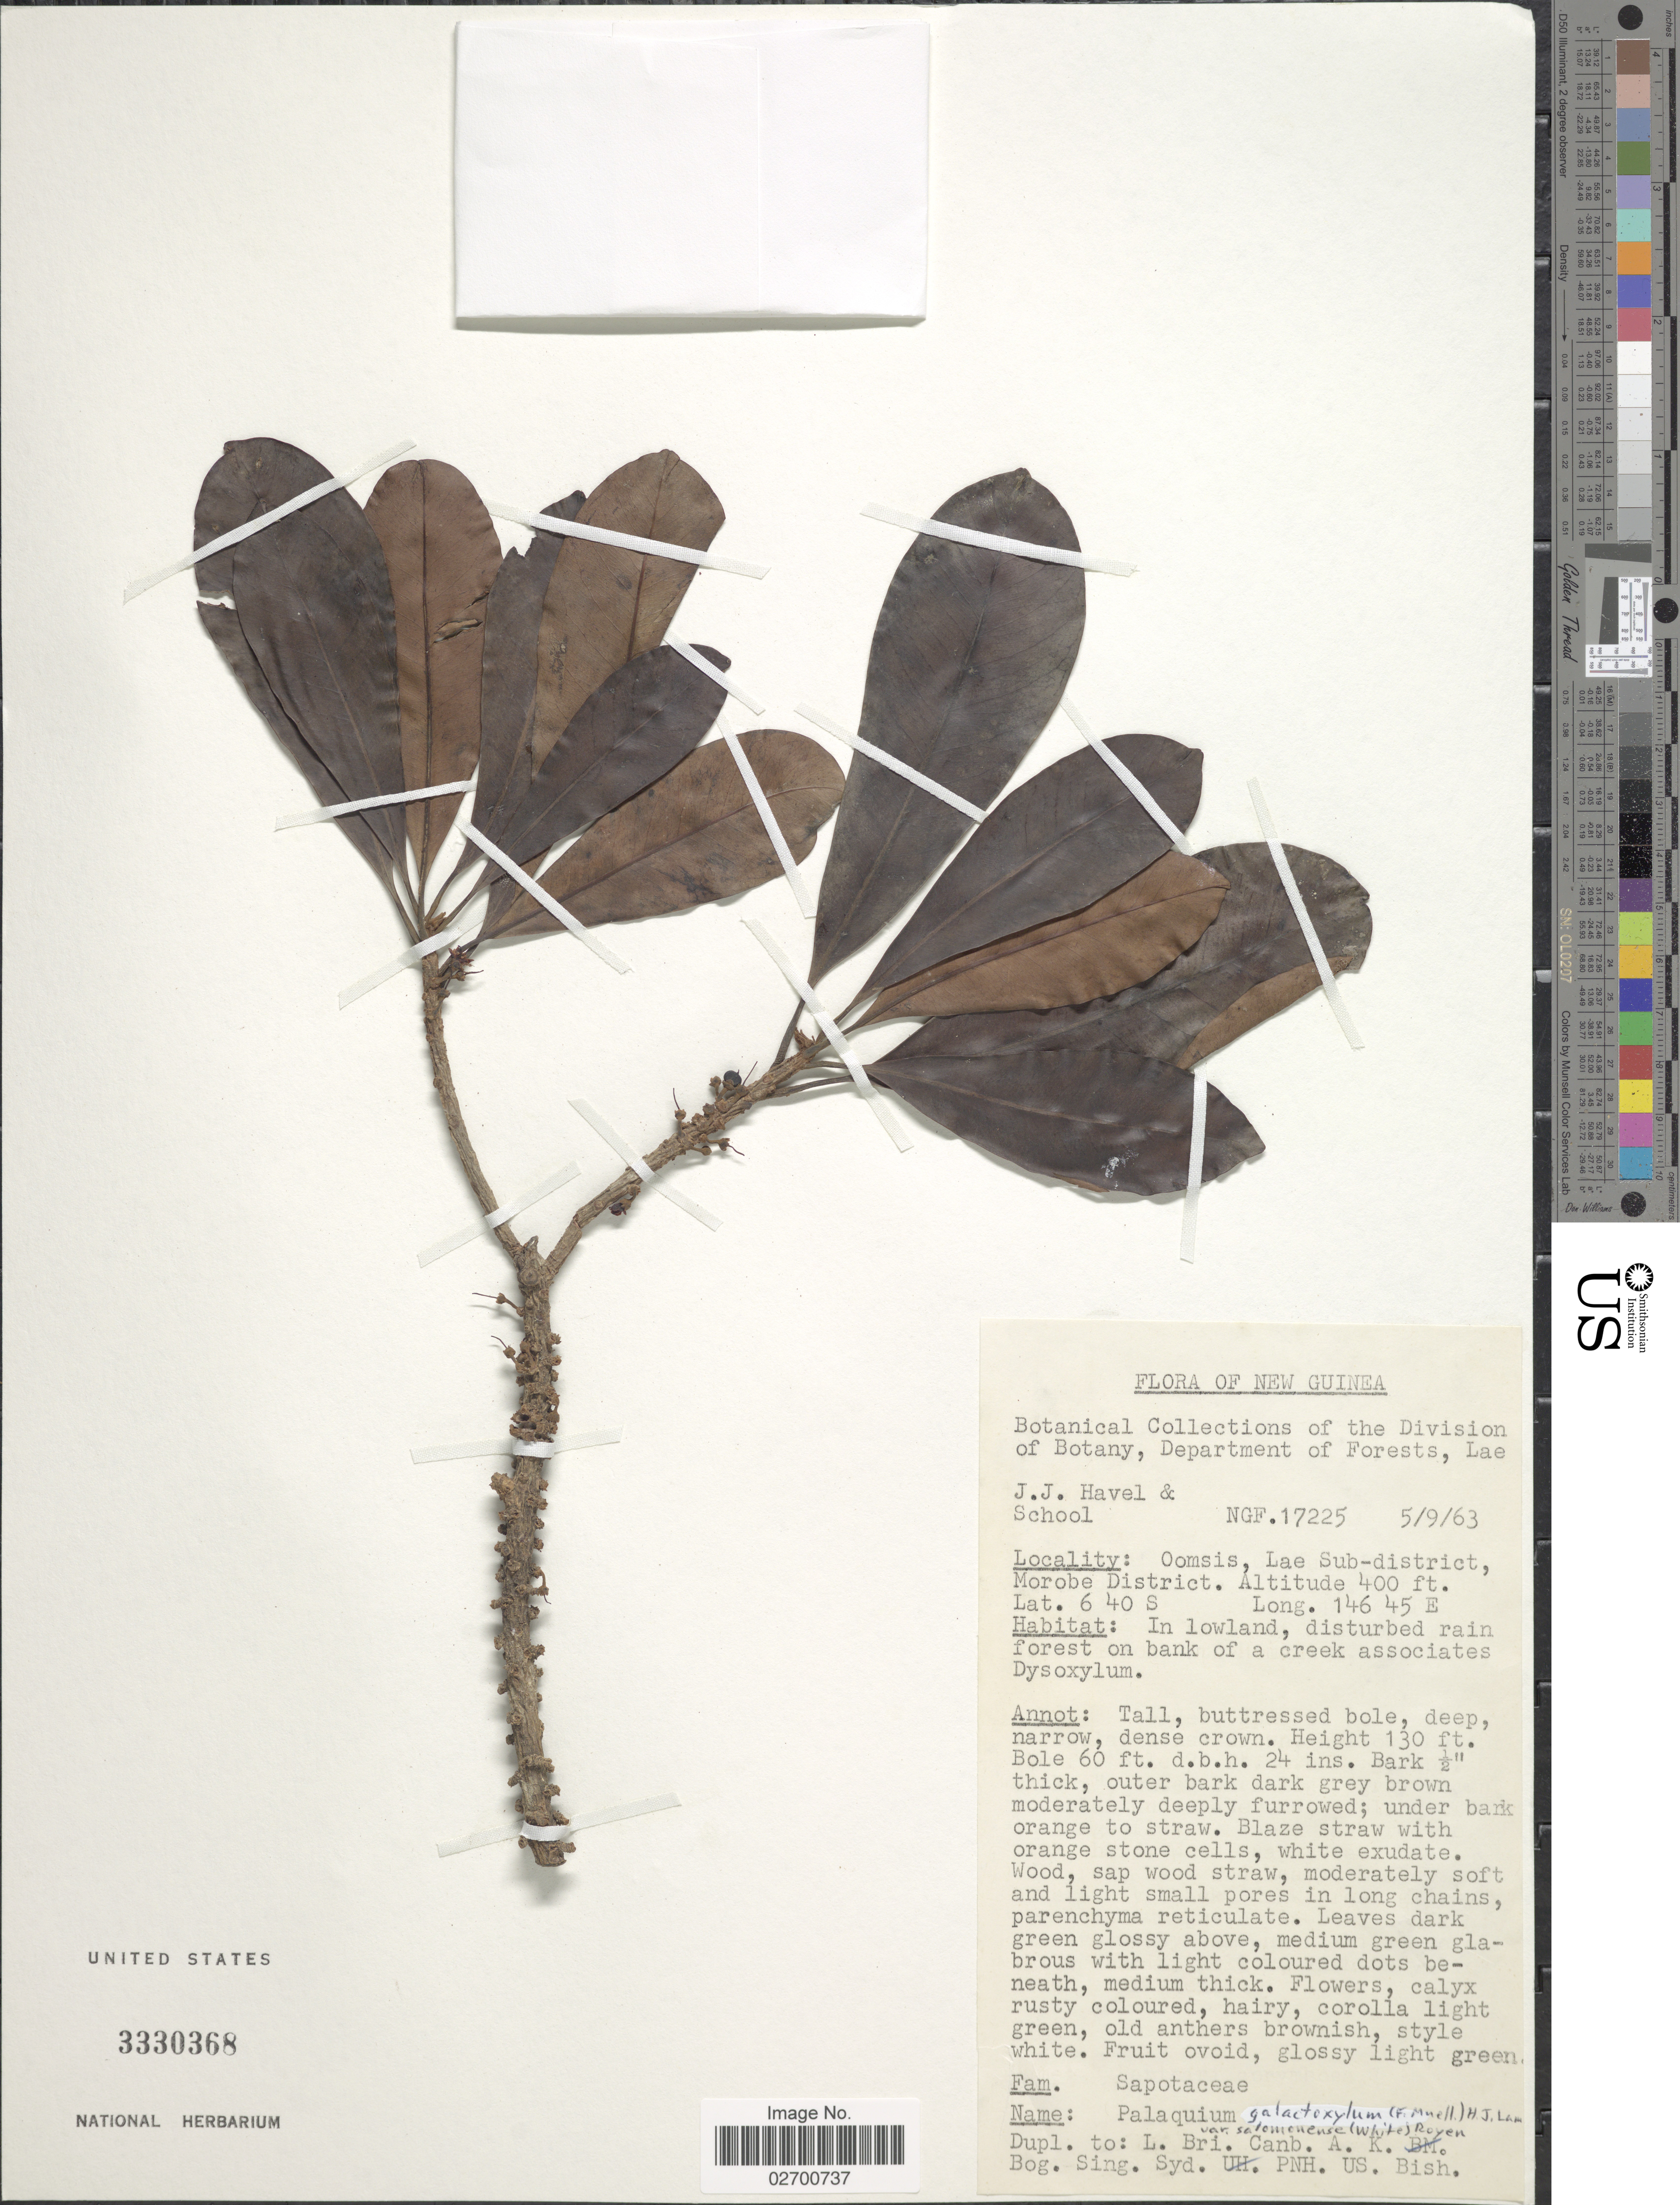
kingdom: Plantae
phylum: Tracheophyta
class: Magnoliopsida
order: Ericales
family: Sapotaceae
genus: Palaquium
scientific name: Palaquium galactoxylum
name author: (F. Muell.) H.J. Lam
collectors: J. Havel & School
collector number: NGF.17225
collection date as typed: Transcribed d/m/y: 5/9/63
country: Papua New Guinea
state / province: Morobe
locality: New Guinea. Oomis, Lae Sub-district, Morobe District.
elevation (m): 122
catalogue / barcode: US 3330368